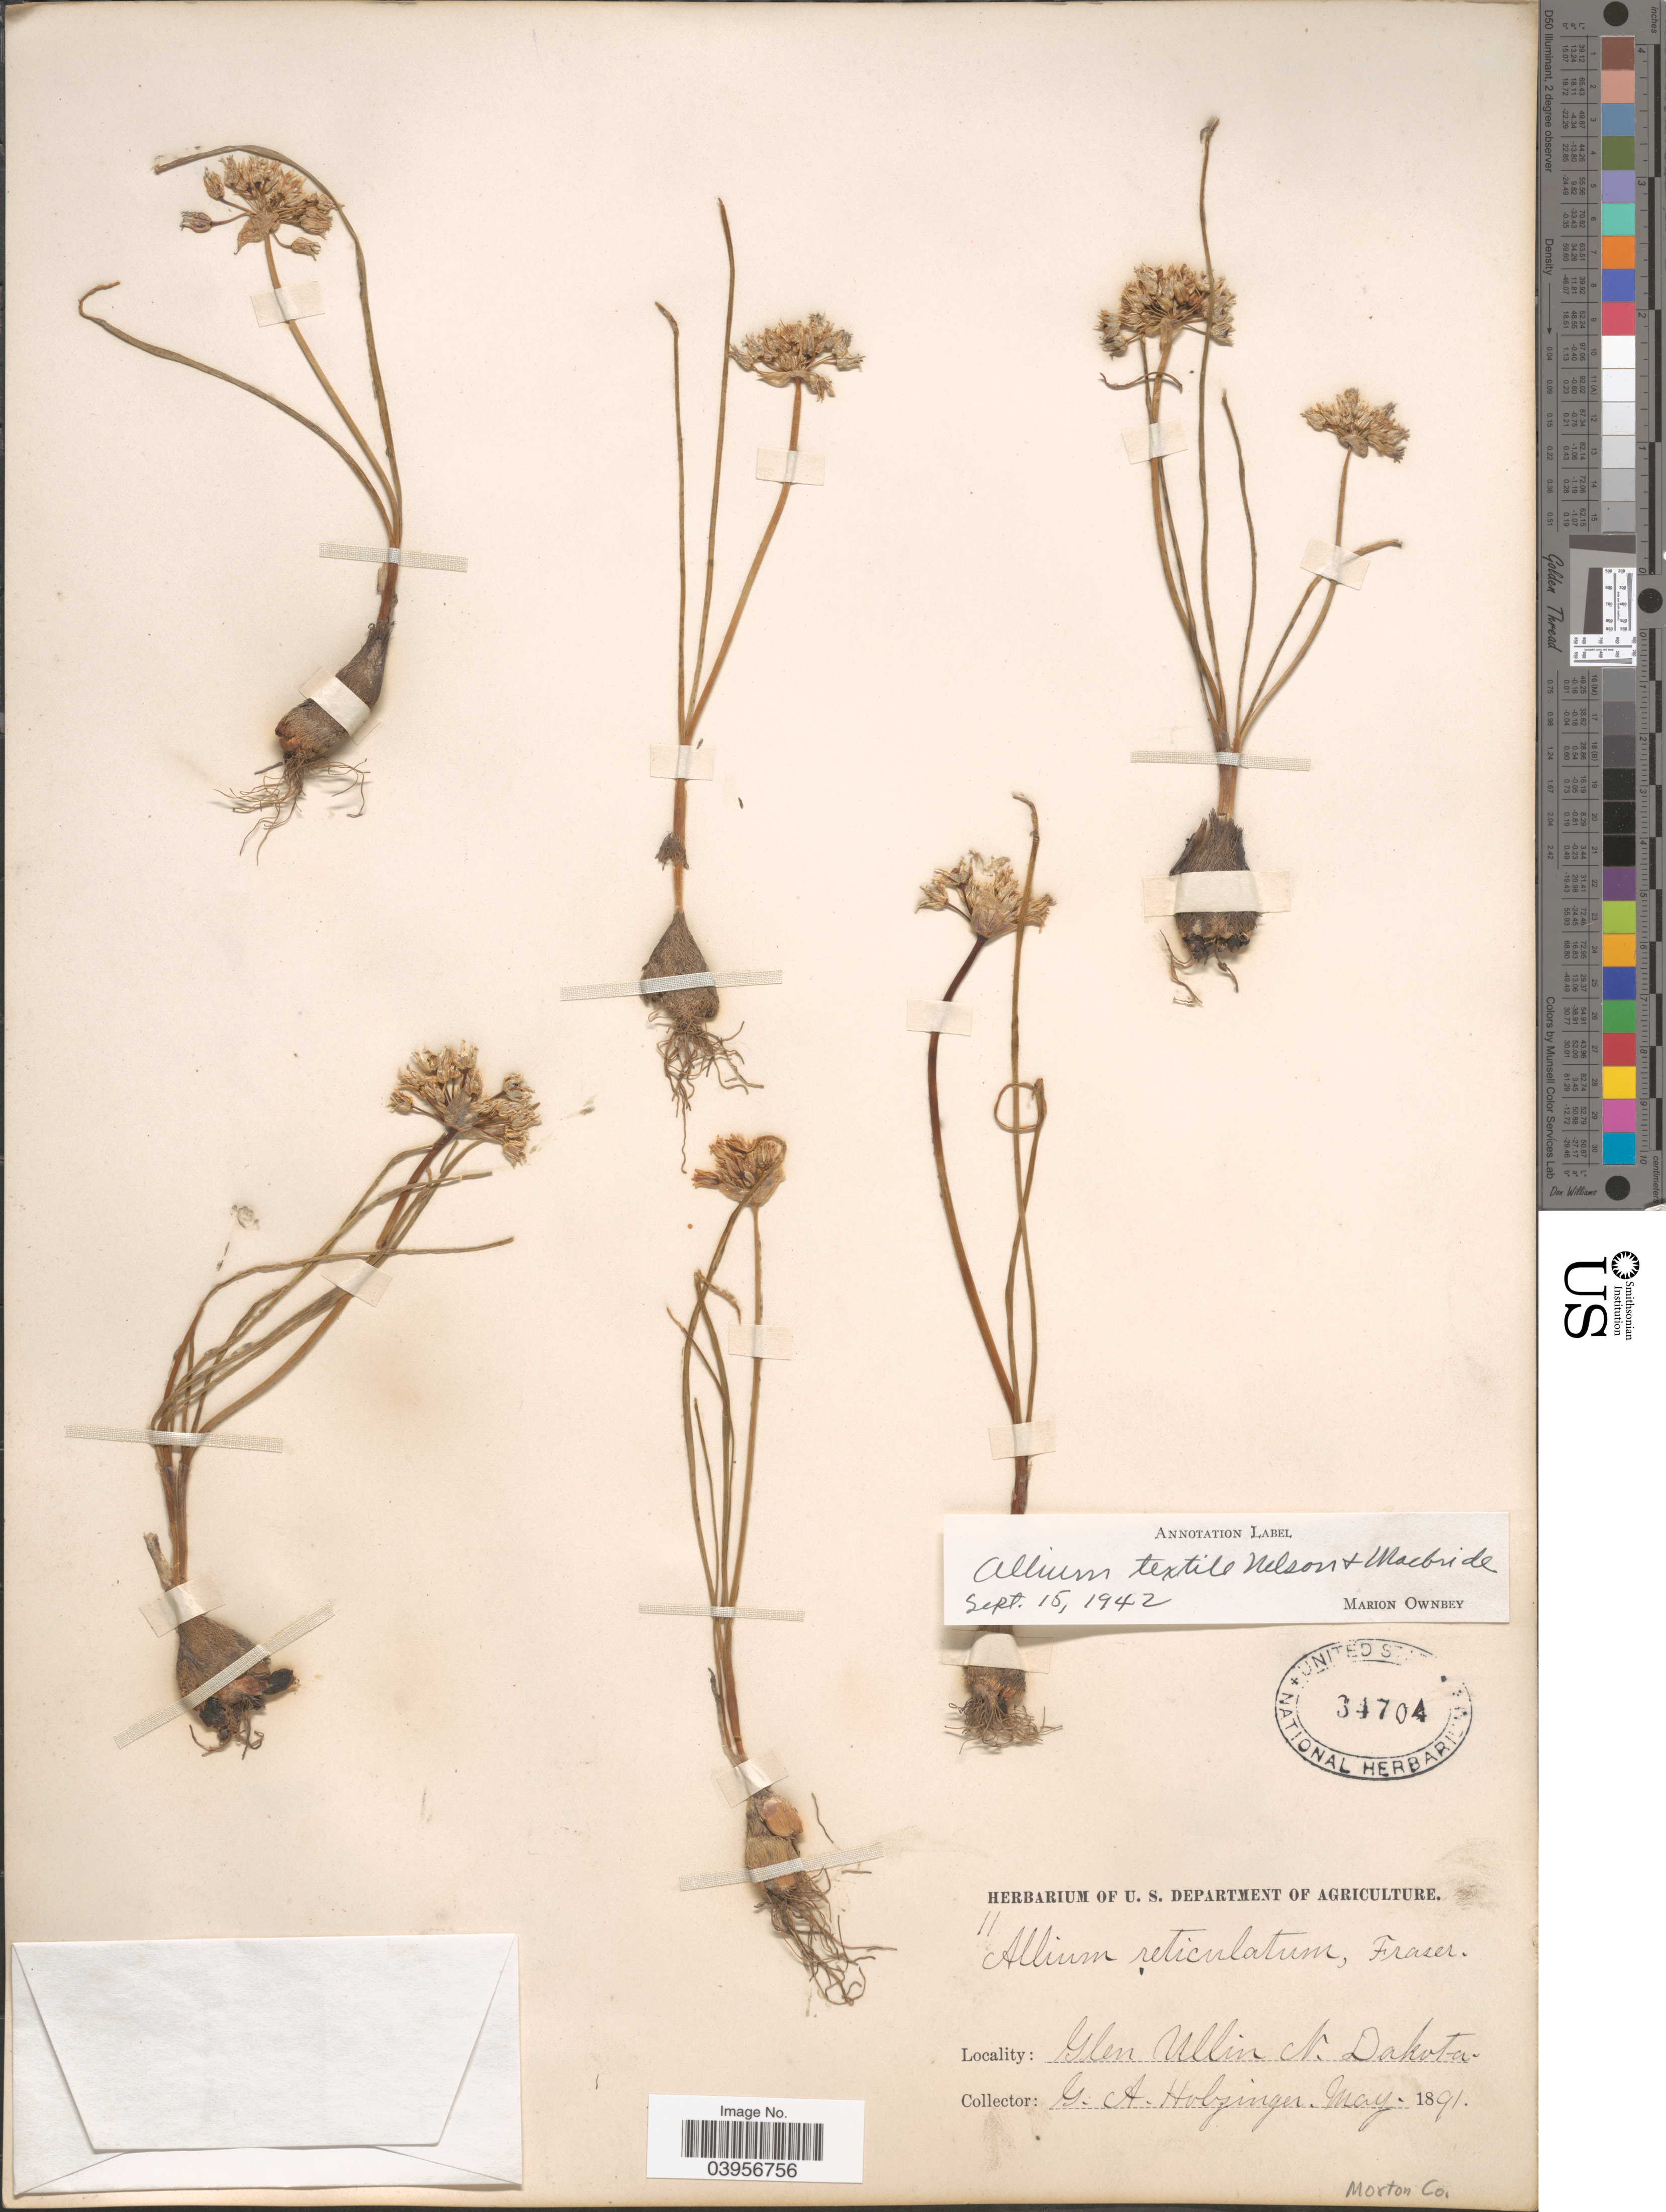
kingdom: Plantae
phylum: Tracheophyta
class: Liliopsida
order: Asparagales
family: Amaryllidaceae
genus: Allium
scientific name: Allium textile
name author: A. Nelson & J.F. Macbr.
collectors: G. A. Holzinger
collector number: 11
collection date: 1891-05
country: United States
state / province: North Dakota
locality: Glen Ullin. Morton Co.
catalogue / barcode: US 34704